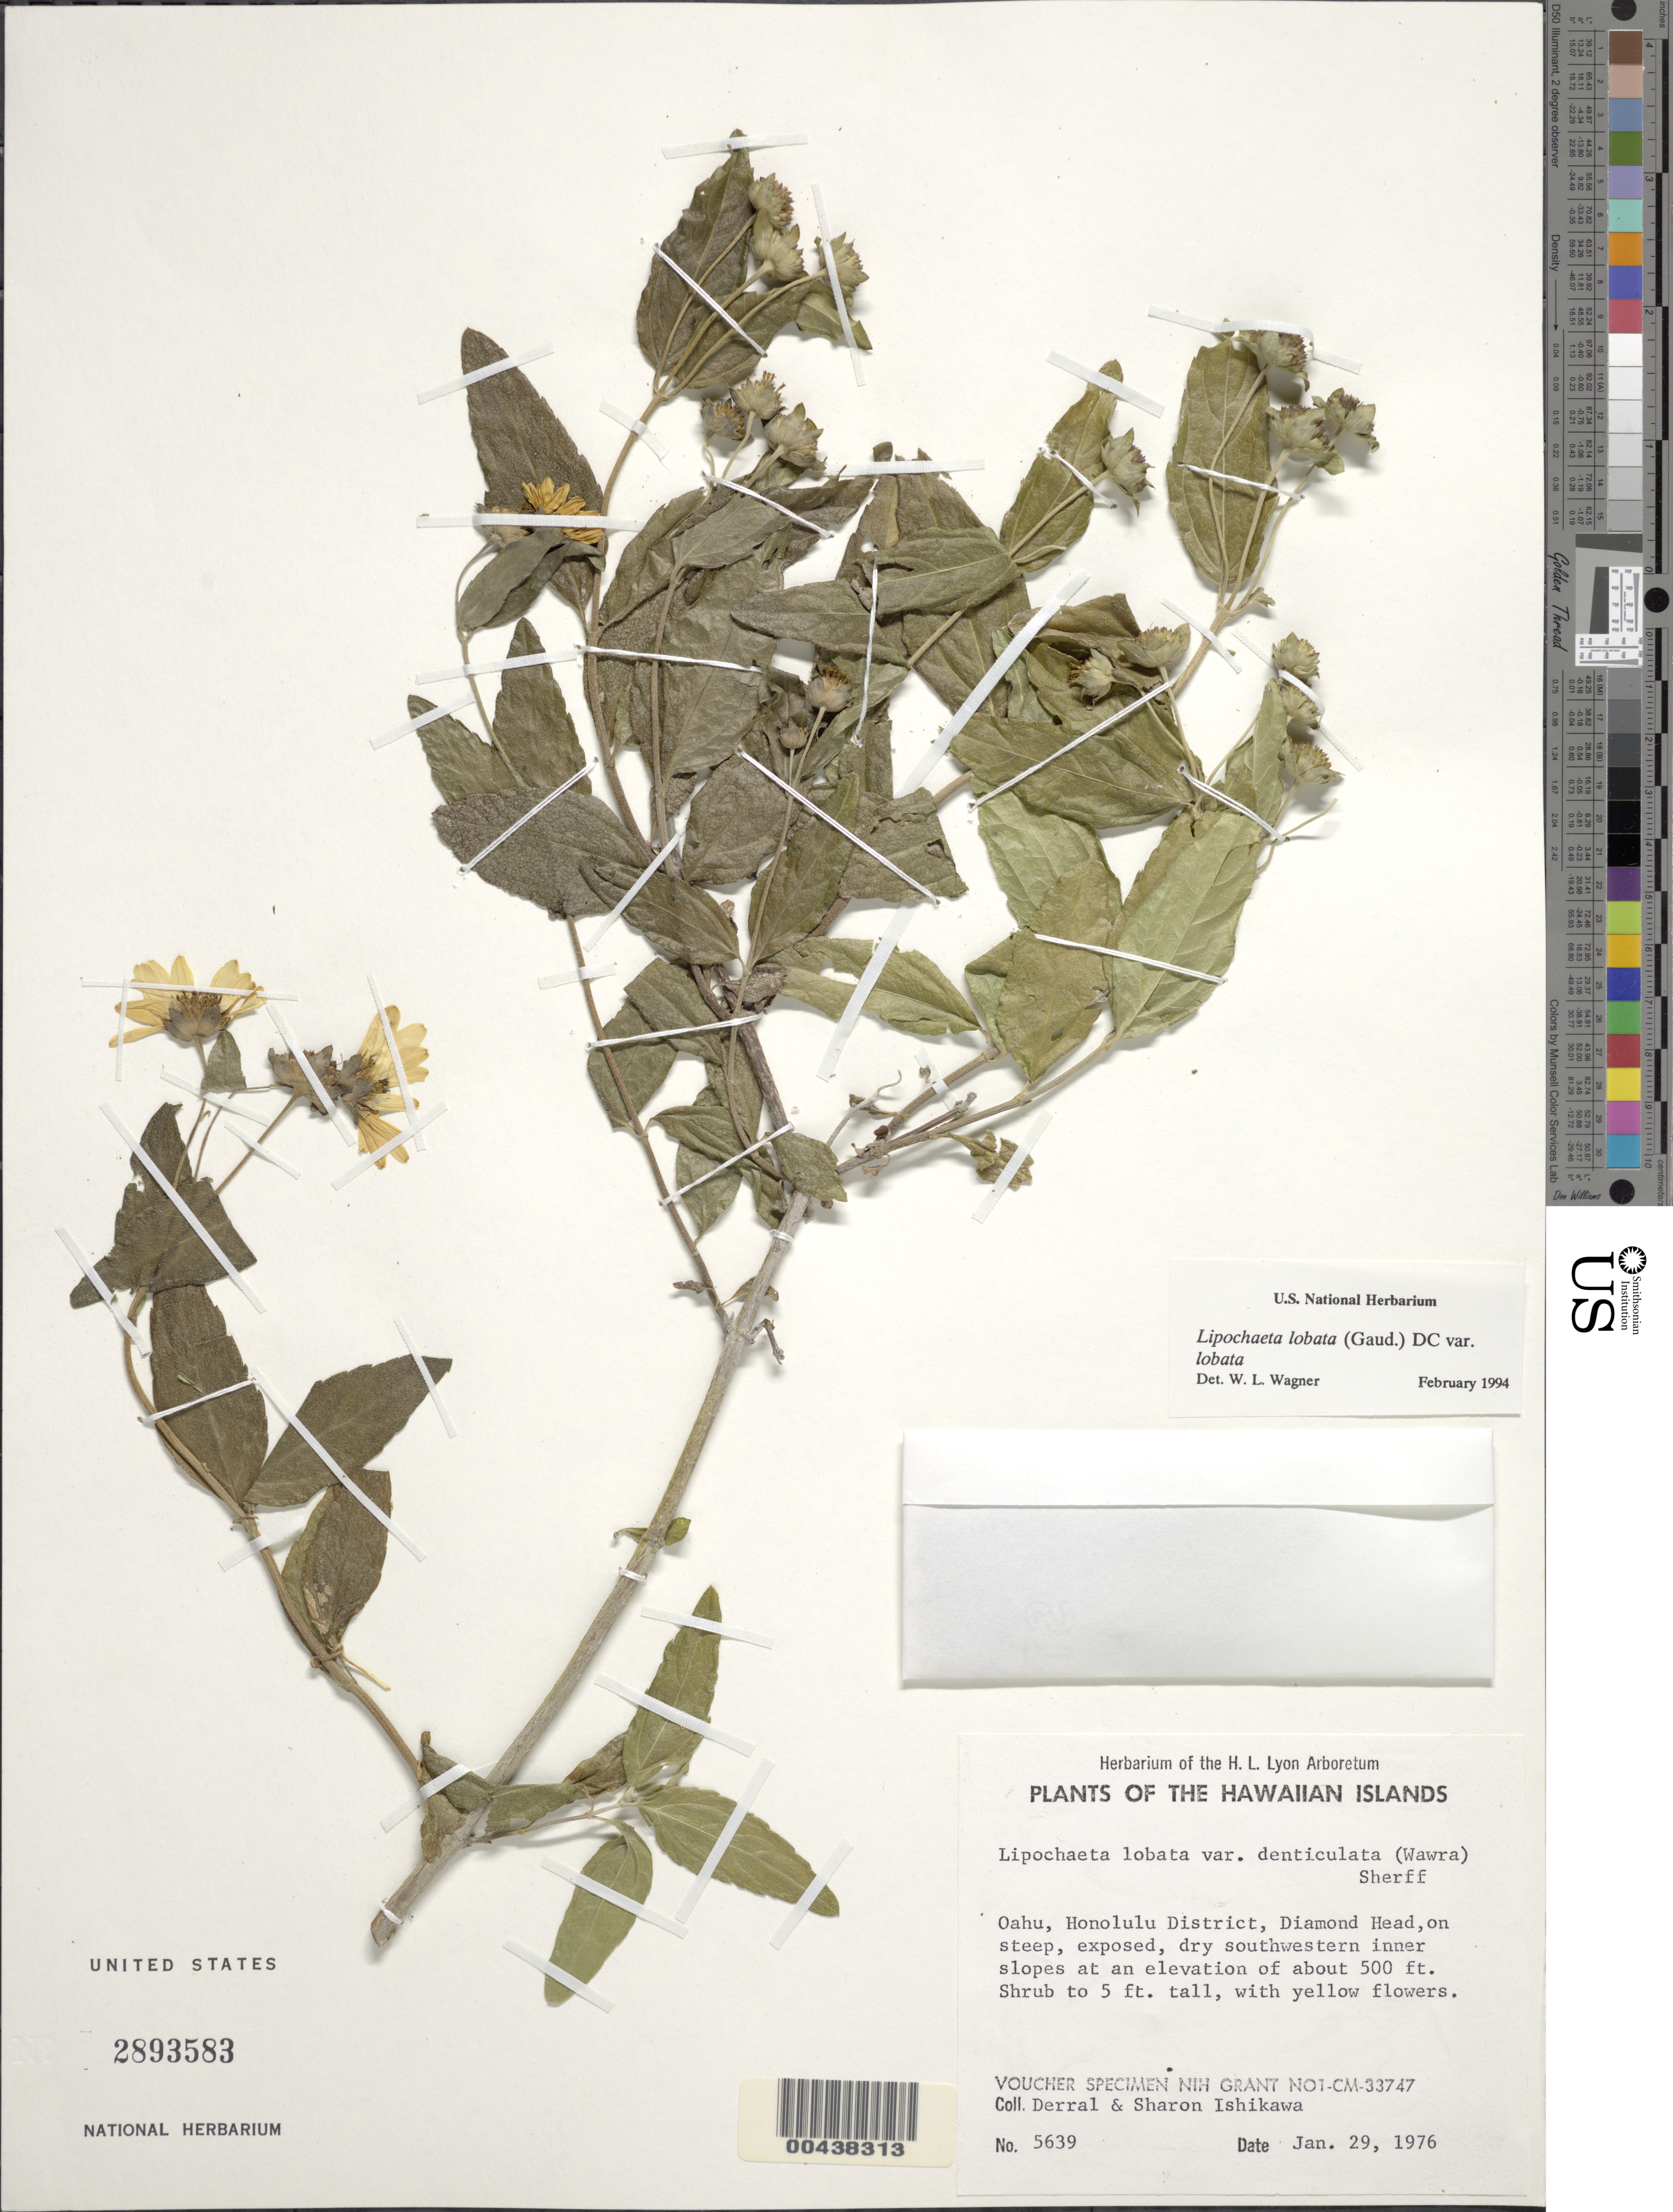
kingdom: Plantae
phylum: Tracheophyta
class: Magnoliopsida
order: Asterales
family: Asteraceae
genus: Lipochaeta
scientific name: Lipochaeta lobata var. lobata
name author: (Gaudich.) DC.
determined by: Wagner, W. L., (BOT), Smithsonian Institution - National Museum of Natural History (UNITED STATES)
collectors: D. Ishikawa & S. Ishikawa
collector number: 5639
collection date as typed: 29 Jan 1976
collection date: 1976-01-29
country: United States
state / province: Hawaii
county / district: Honolulu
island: Oahu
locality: Honolulu Dist., Diamond Head, SW inner slopes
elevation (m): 152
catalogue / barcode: US 2893583